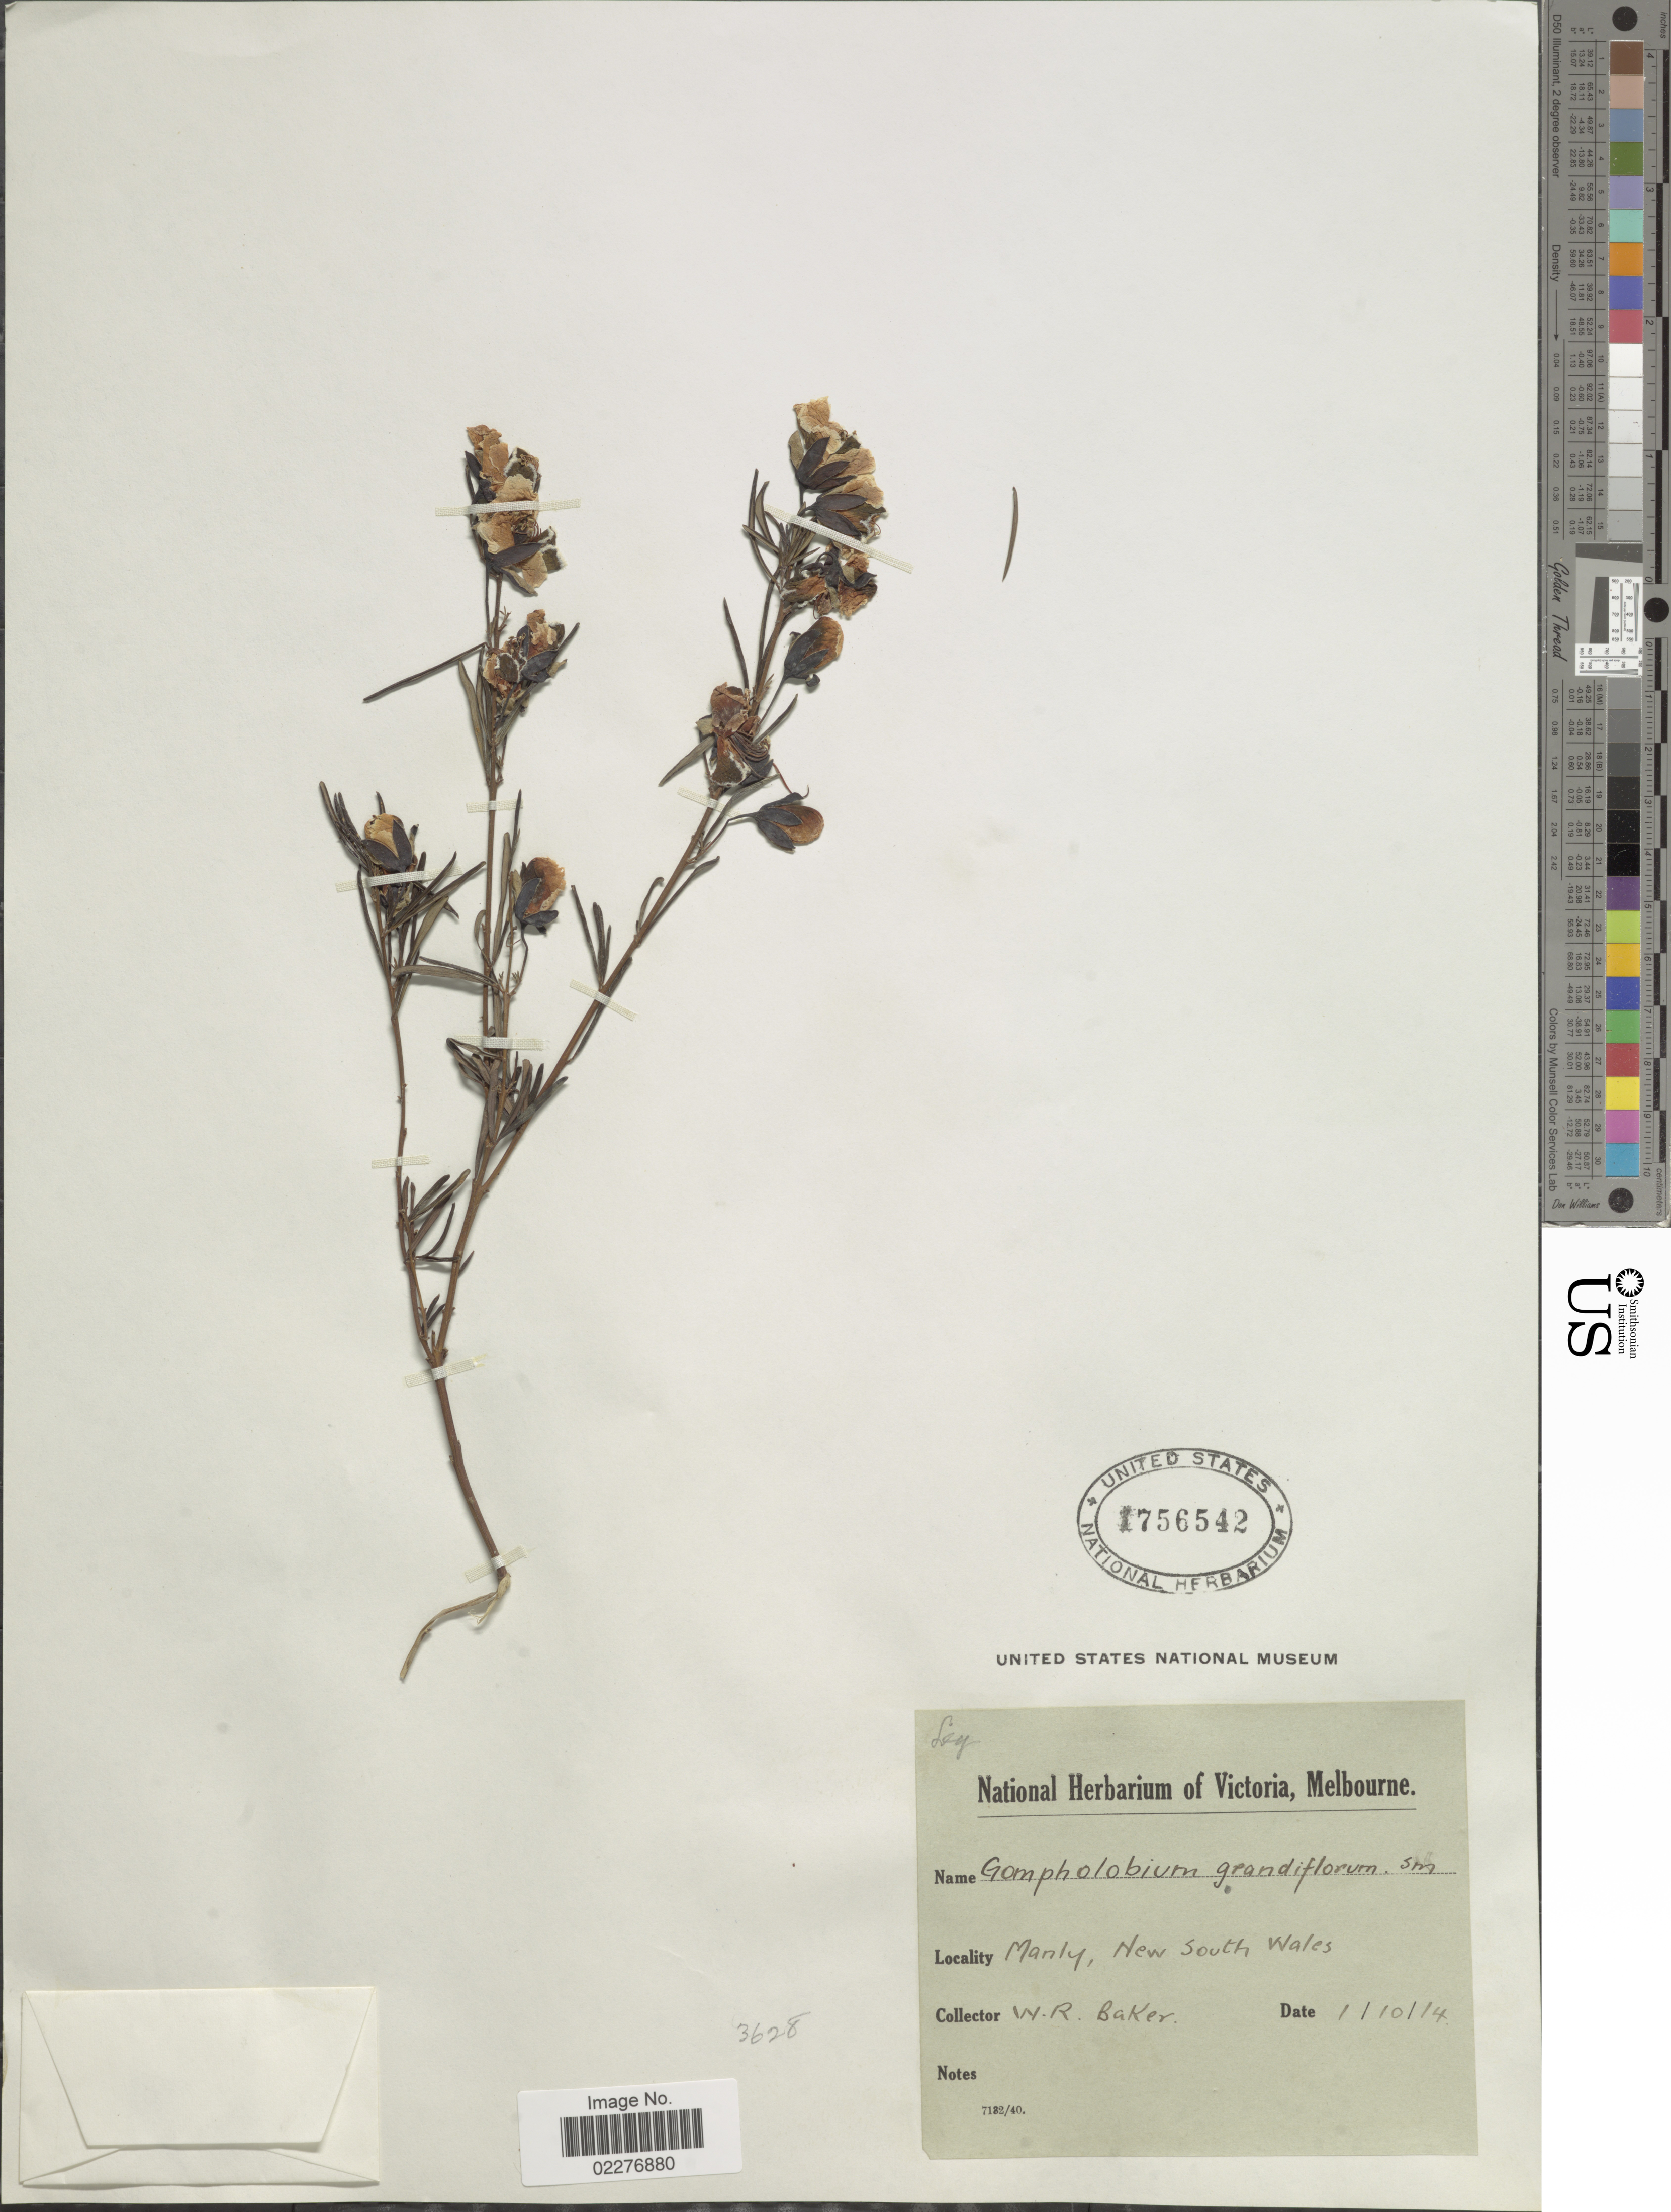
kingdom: Plantae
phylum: Tracheophyta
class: Magnoliopsida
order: Fabales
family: Fabaceae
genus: Gompholobium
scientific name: Gompholobium grandiflorum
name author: Sm.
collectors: W. Baker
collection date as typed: Transcribed d/m/y: 1/10/14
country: Australia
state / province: New South Wales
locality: Manly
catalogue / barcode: US 1756542